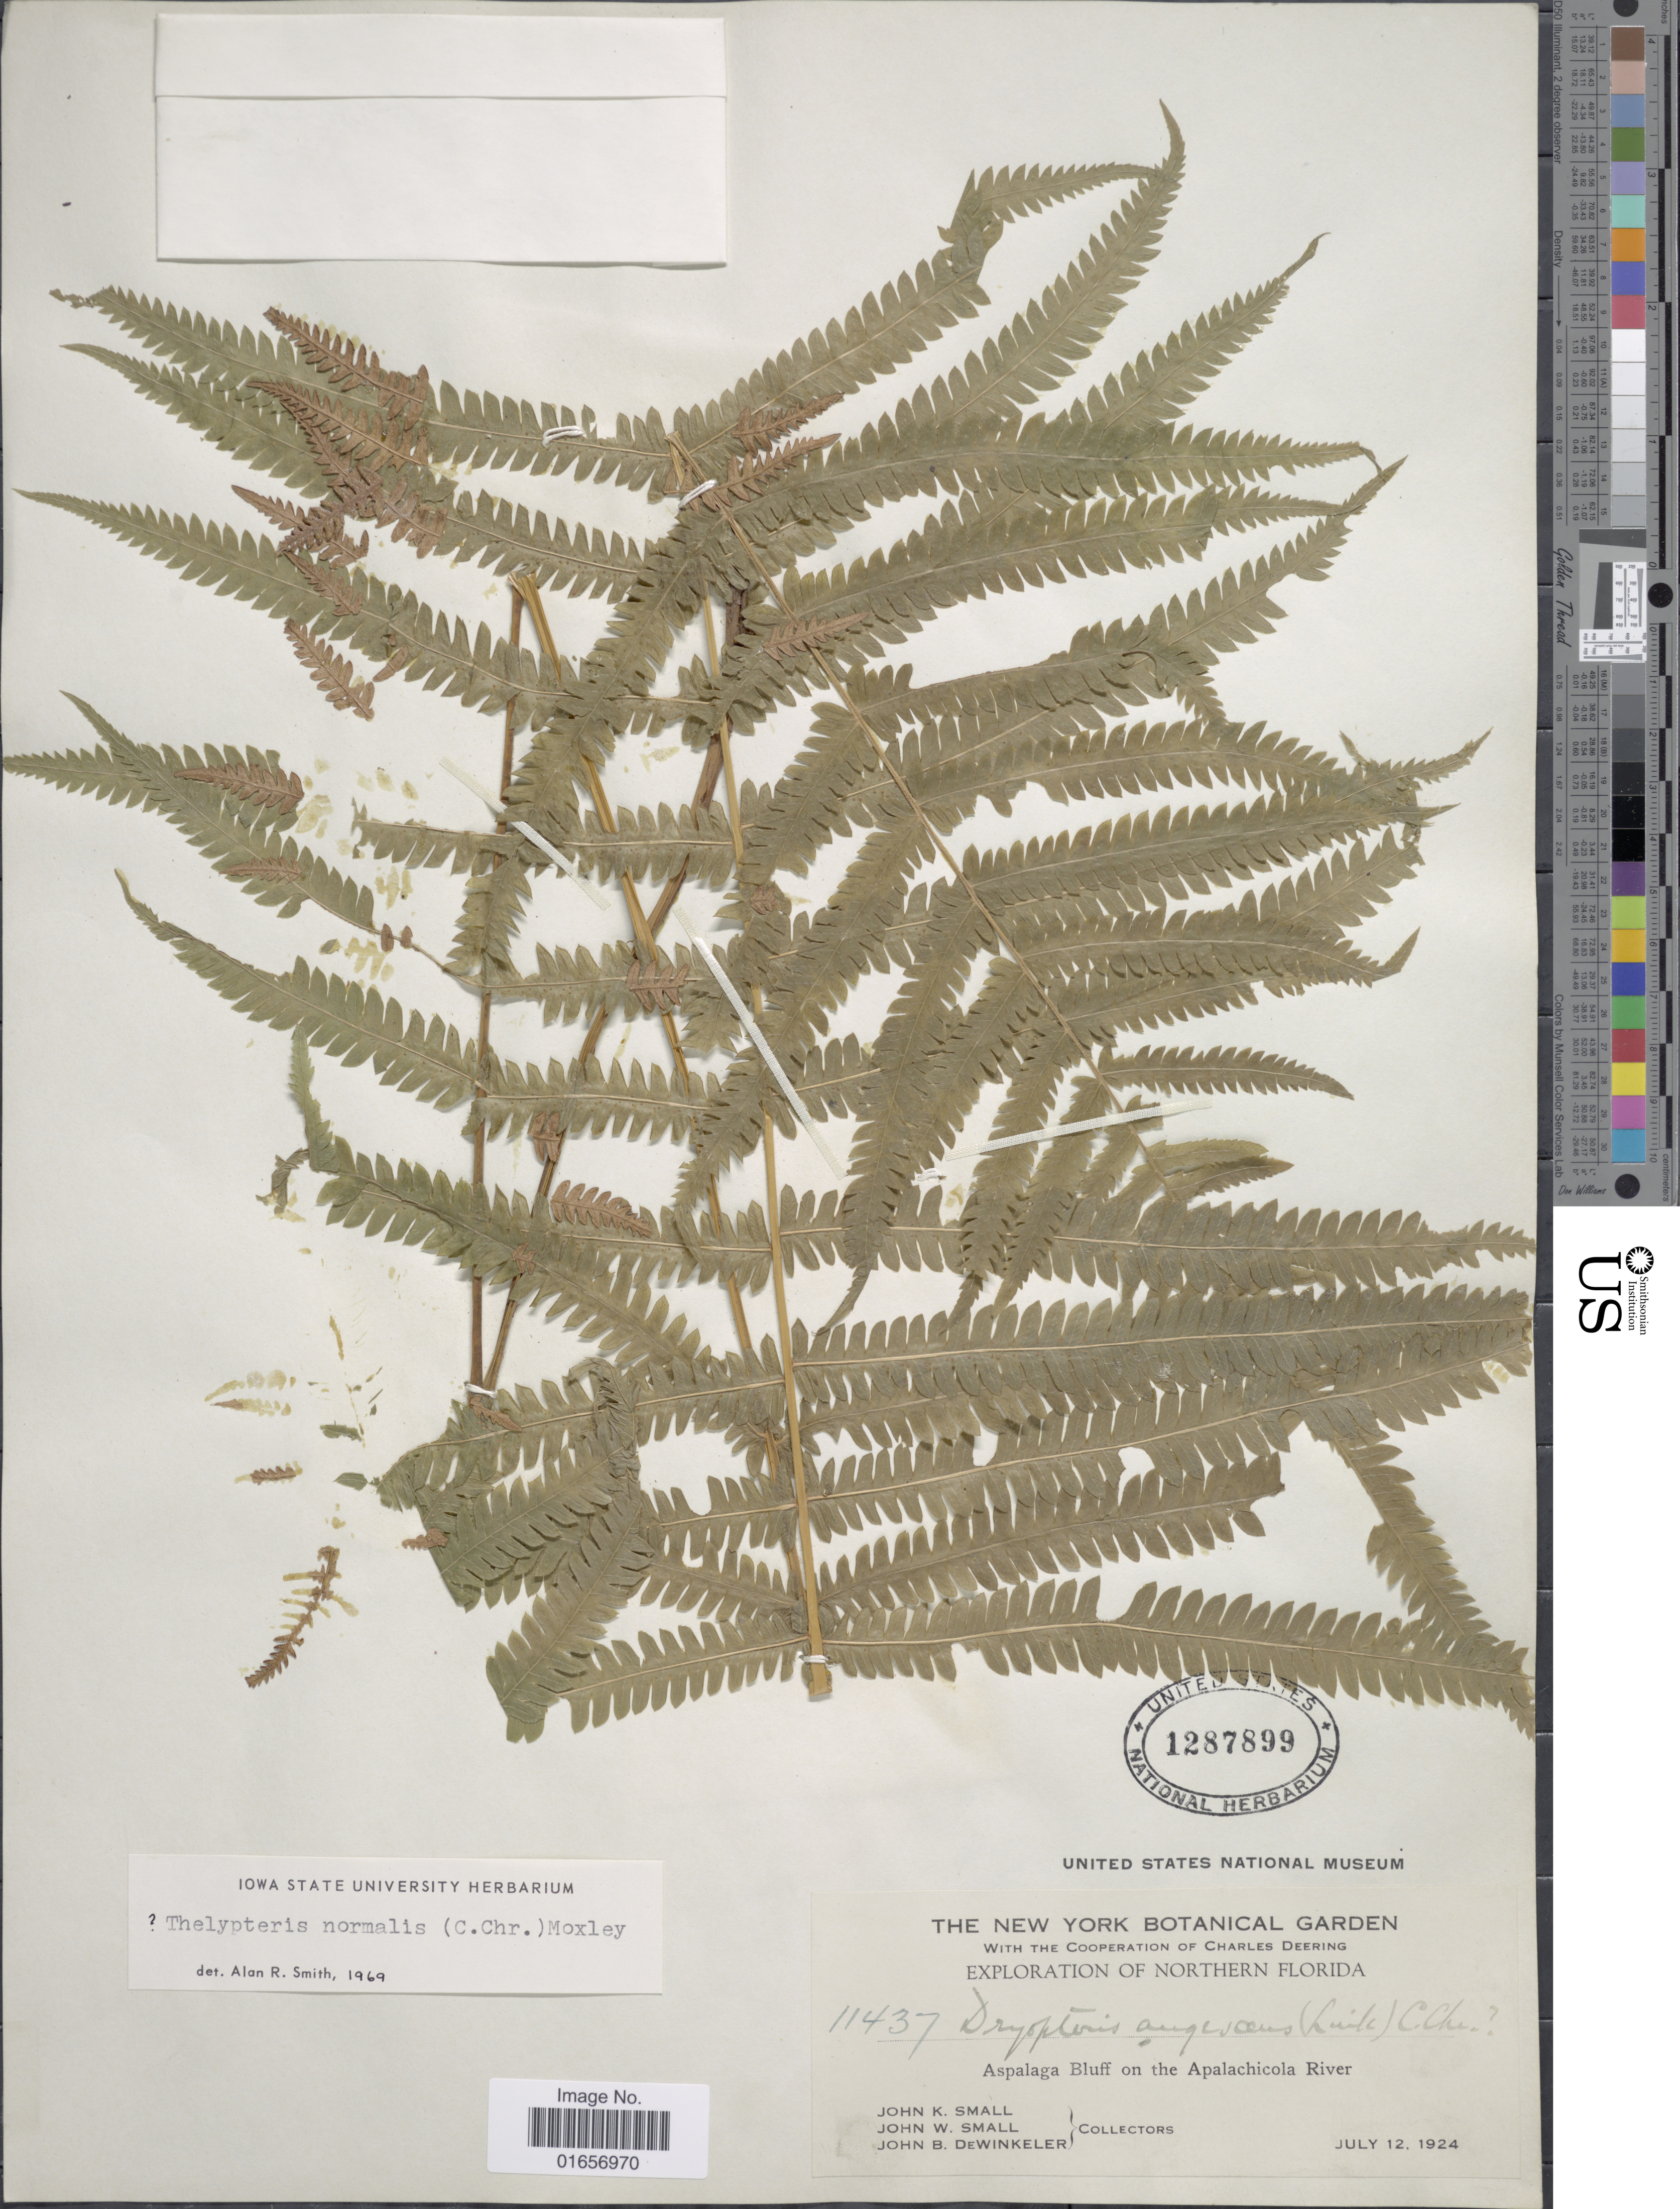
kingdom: Plantae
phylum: Tracheophyta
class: Polypodiopsida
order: Polypodiales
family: Thelypteridaceae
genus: Christella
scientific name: Christella kunthii comb. ined.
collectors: J. K. Small, J. Small & J. B. Dewinkeler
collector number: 11437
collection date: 1924-07-12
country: United States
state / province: Florida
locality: Northern Florida, Aspalaga Bluff on the Apalachicola River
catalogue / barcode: US 1287899